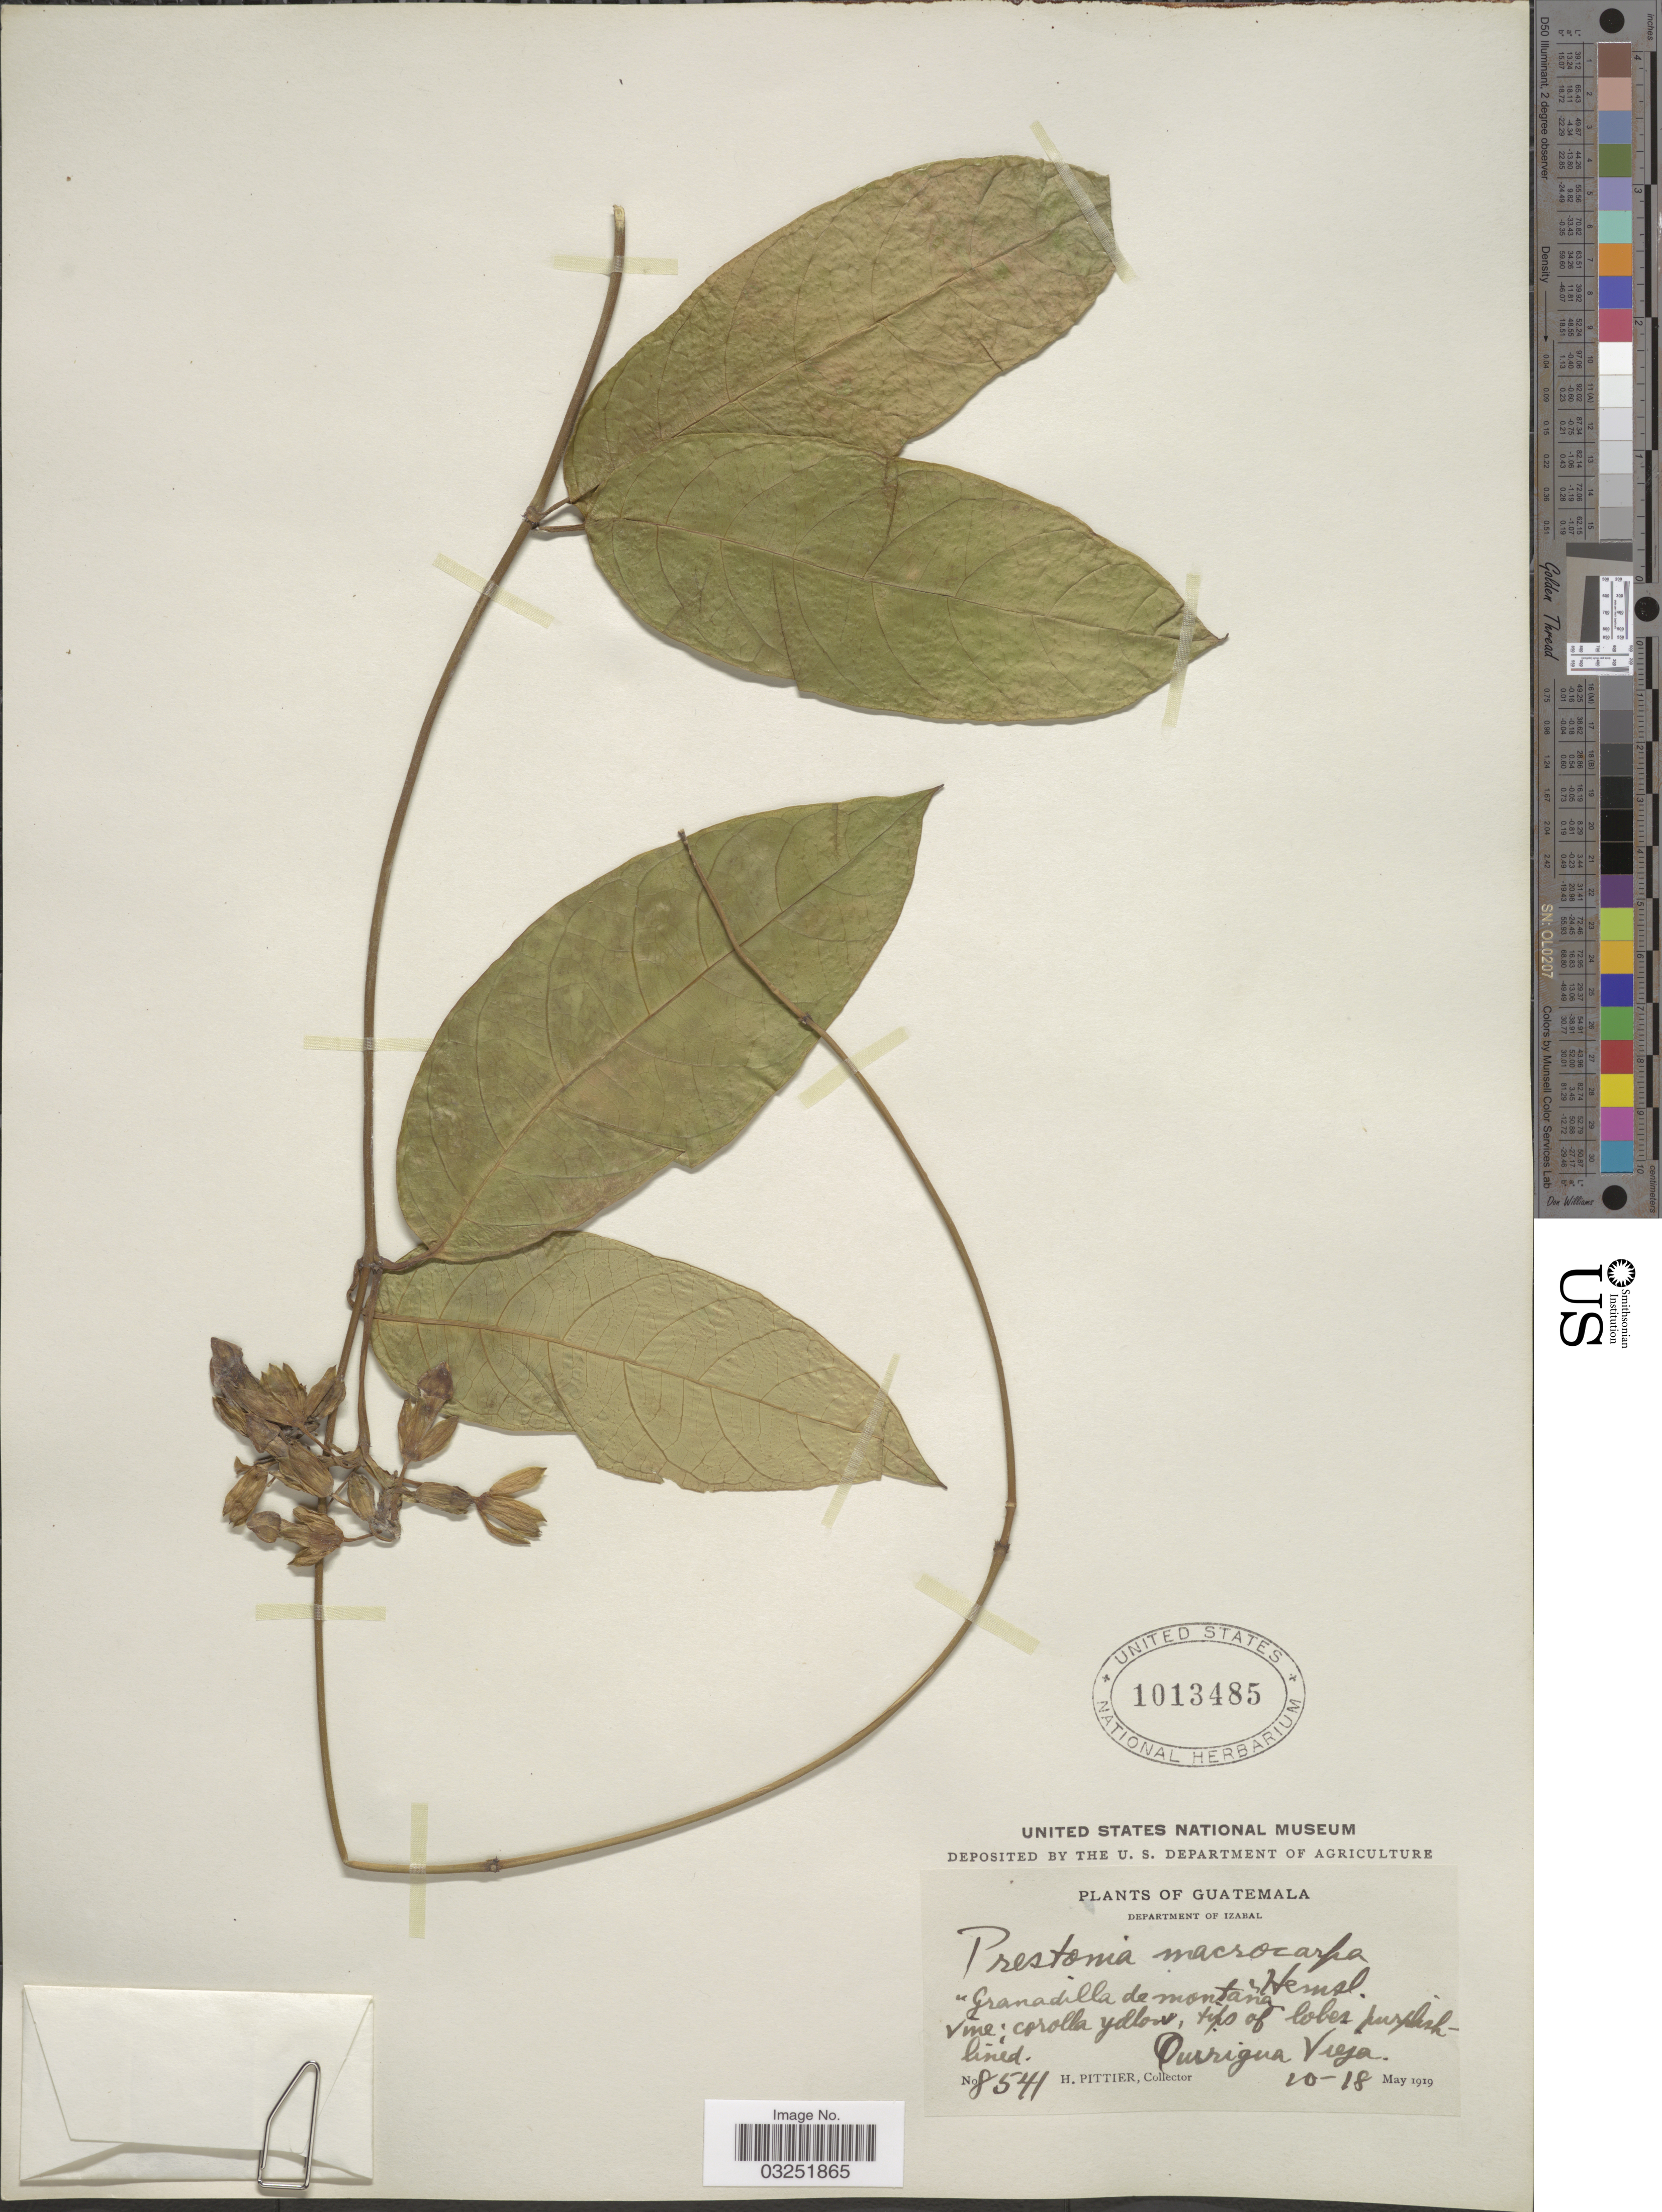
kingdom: Plantae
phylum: Tracheophyta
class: Magnoliopsida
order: Gentianales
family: Apocynaceae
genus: Prestonia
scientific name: Prestonia portobellensis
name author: (Beurl.) Woodson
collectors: H. F. Pittier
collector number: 8541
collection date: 1919-05-10/1919-05-18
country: Guatemala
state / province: Izabal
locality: Department of Izabal, Quirigua Vieja.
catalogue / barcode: US 1013485